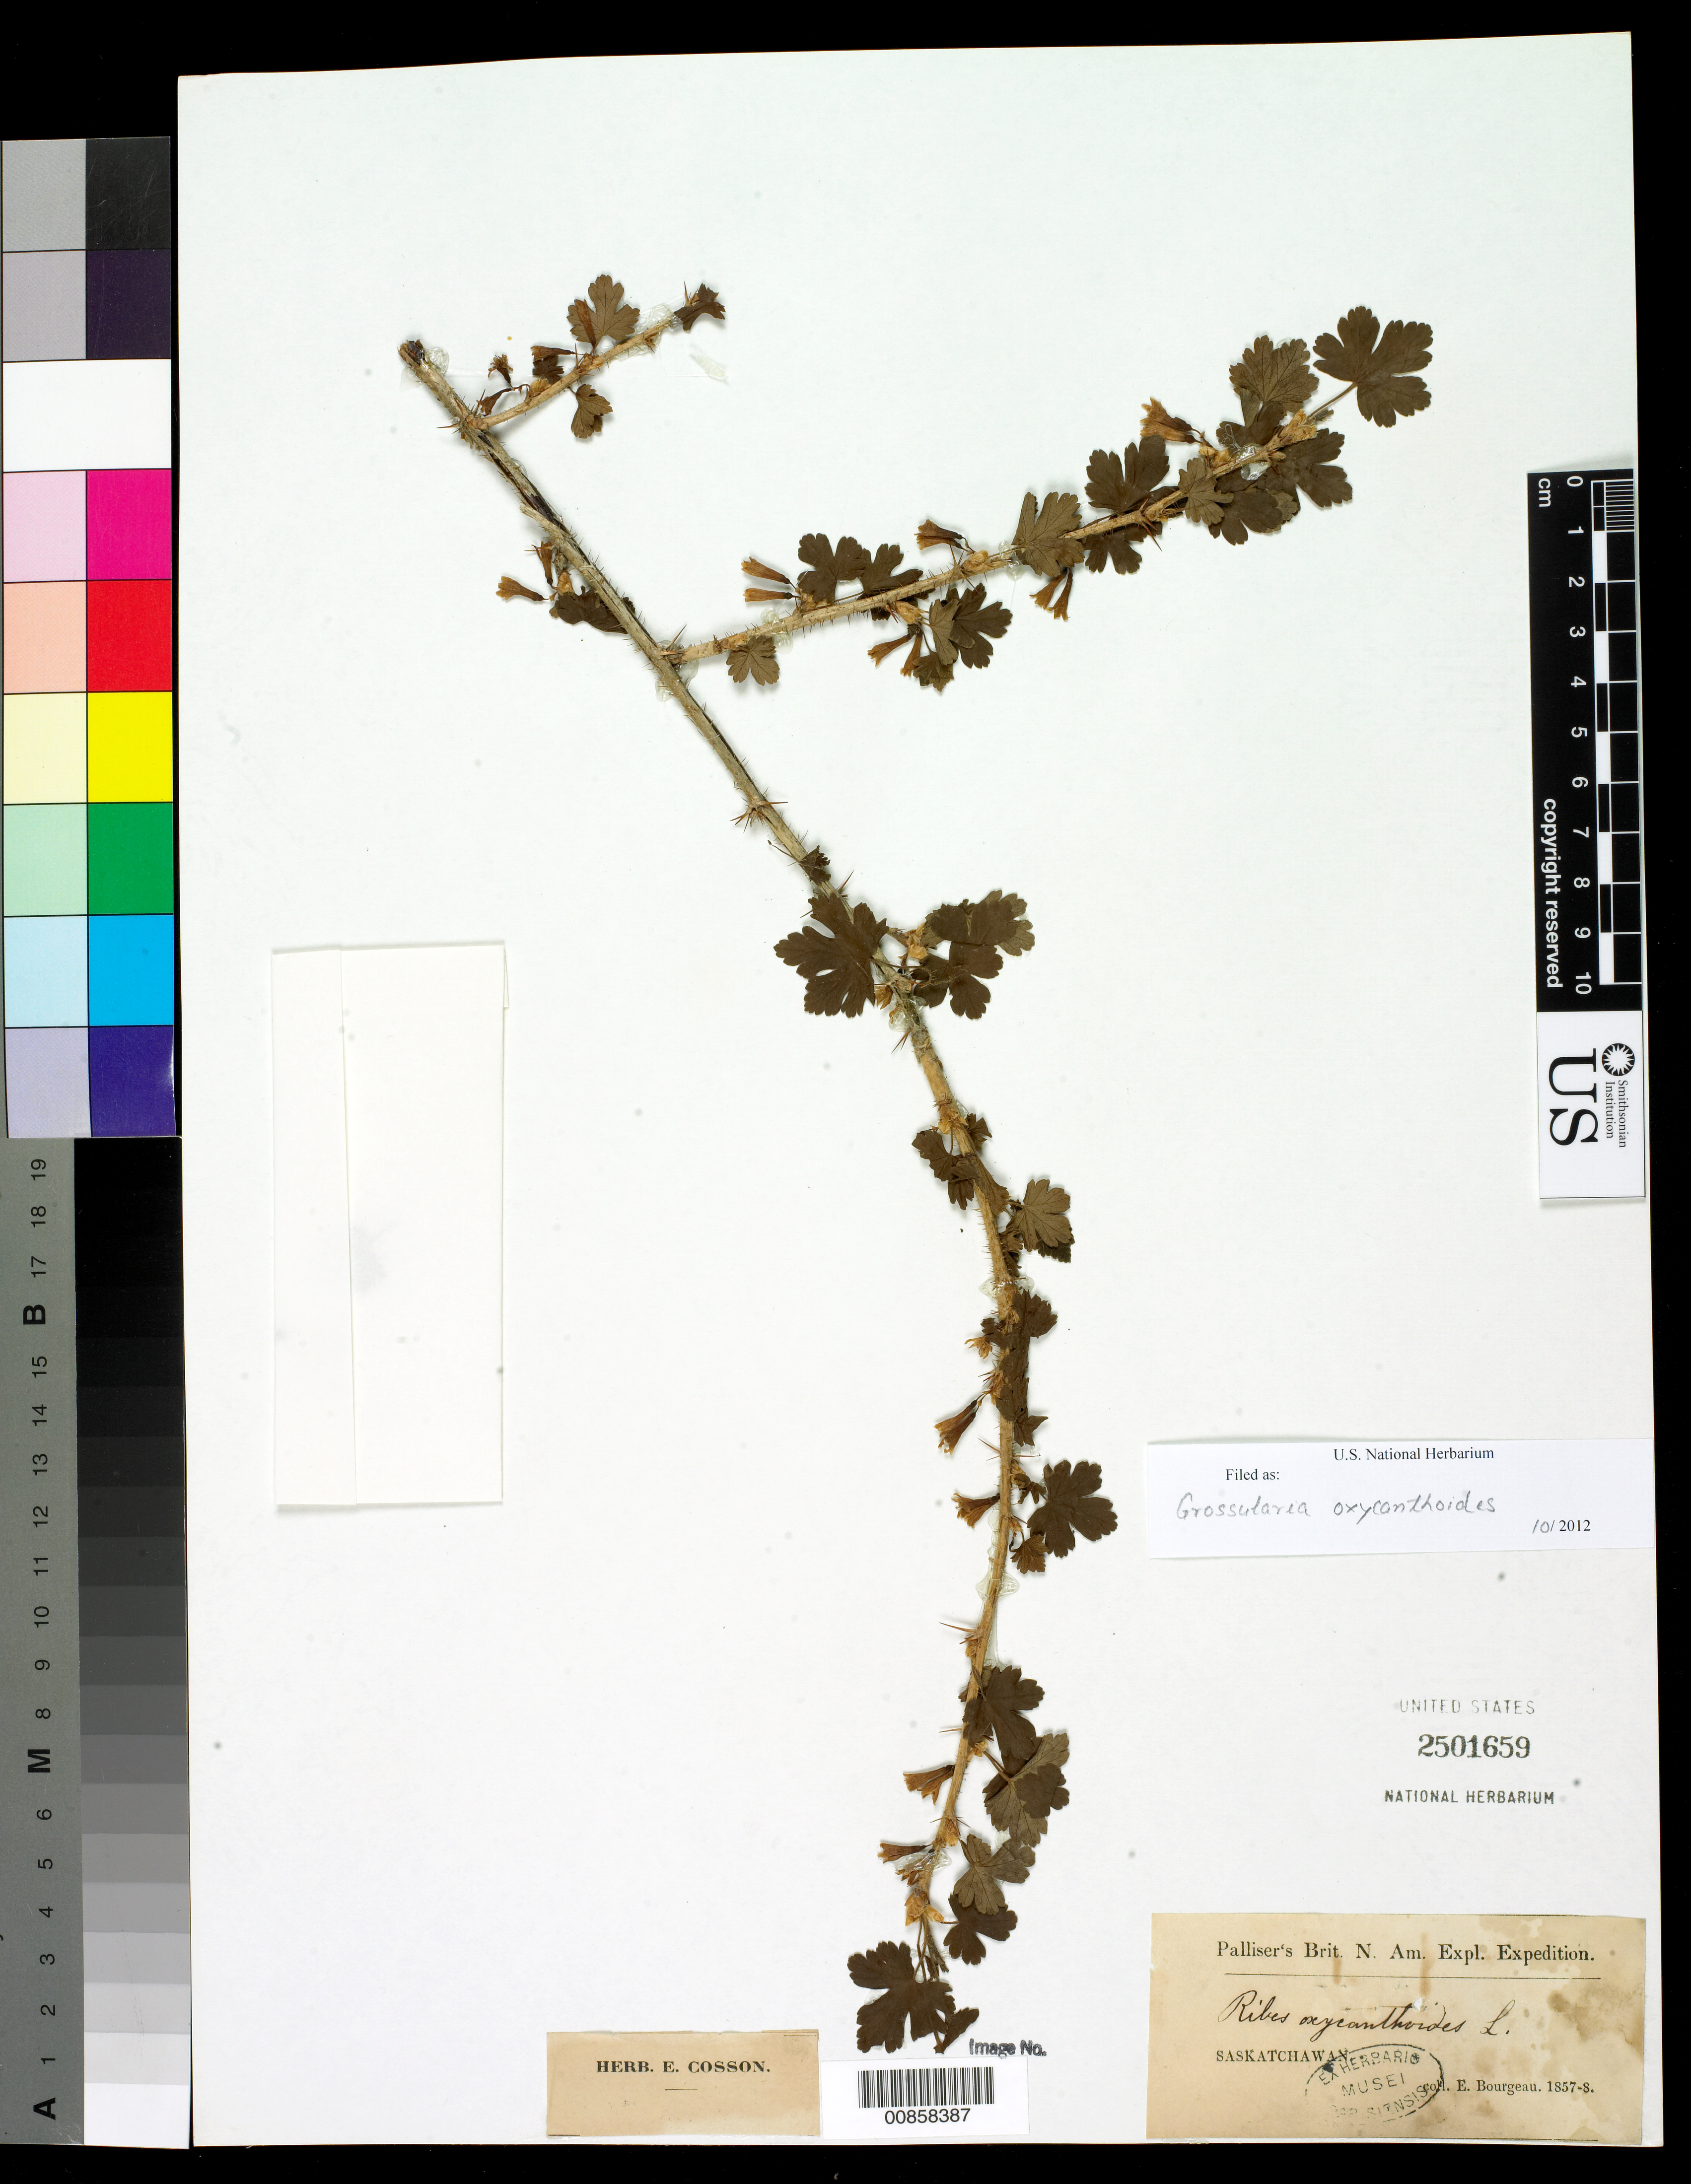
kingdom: Plantae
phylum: Tracheophyta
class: Magnoliopsida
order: Saxifragales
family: Grossulariaceae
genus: Ribes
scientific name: Ribes oxyacanthoides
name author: L.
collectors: E. Bourgeau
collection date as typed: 1857 to -- --- 1858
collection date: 1857/1858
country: Canada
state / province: Saskatchewan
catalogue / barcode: US 2501659